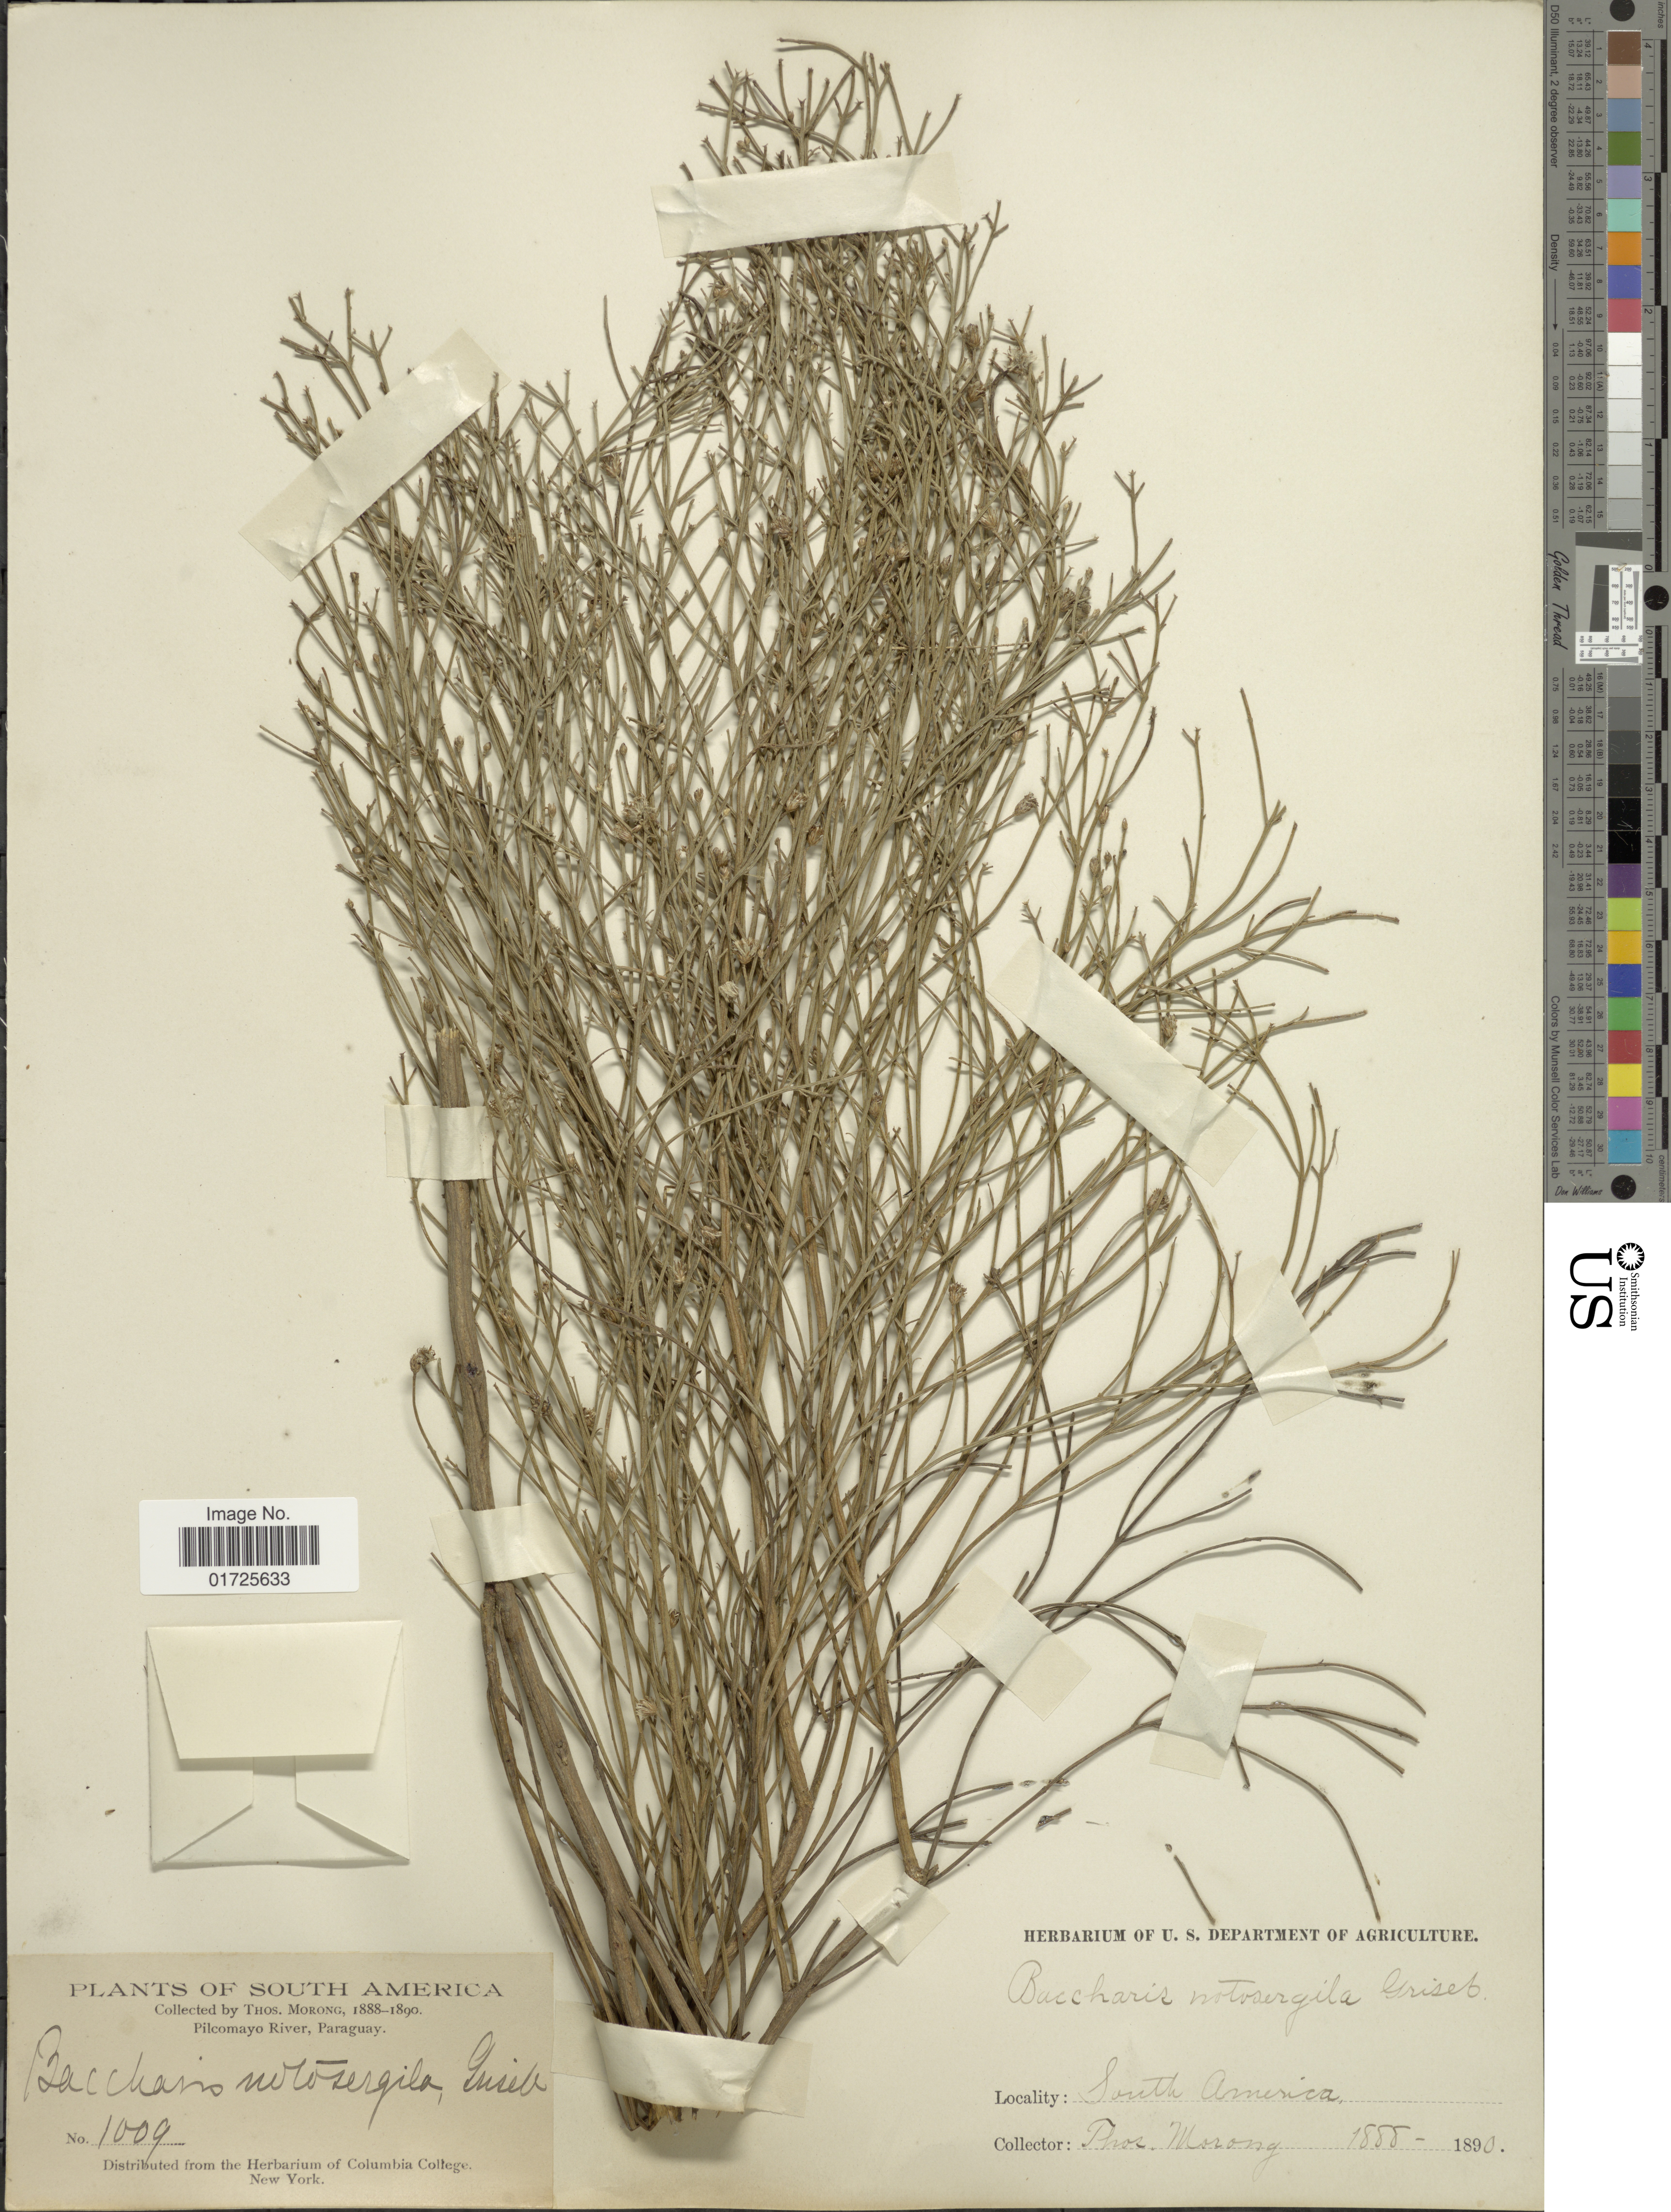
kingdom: Plantae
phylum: Tracheophyta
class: Magnoliopsida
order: Asterales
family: Asteraceae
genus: Baccharis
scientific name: Baccharis notosergila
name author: Griseb.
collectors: ex herb. T. Morong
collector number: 1009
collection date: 1888/1890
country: Paraguay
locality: Pilcomayo River